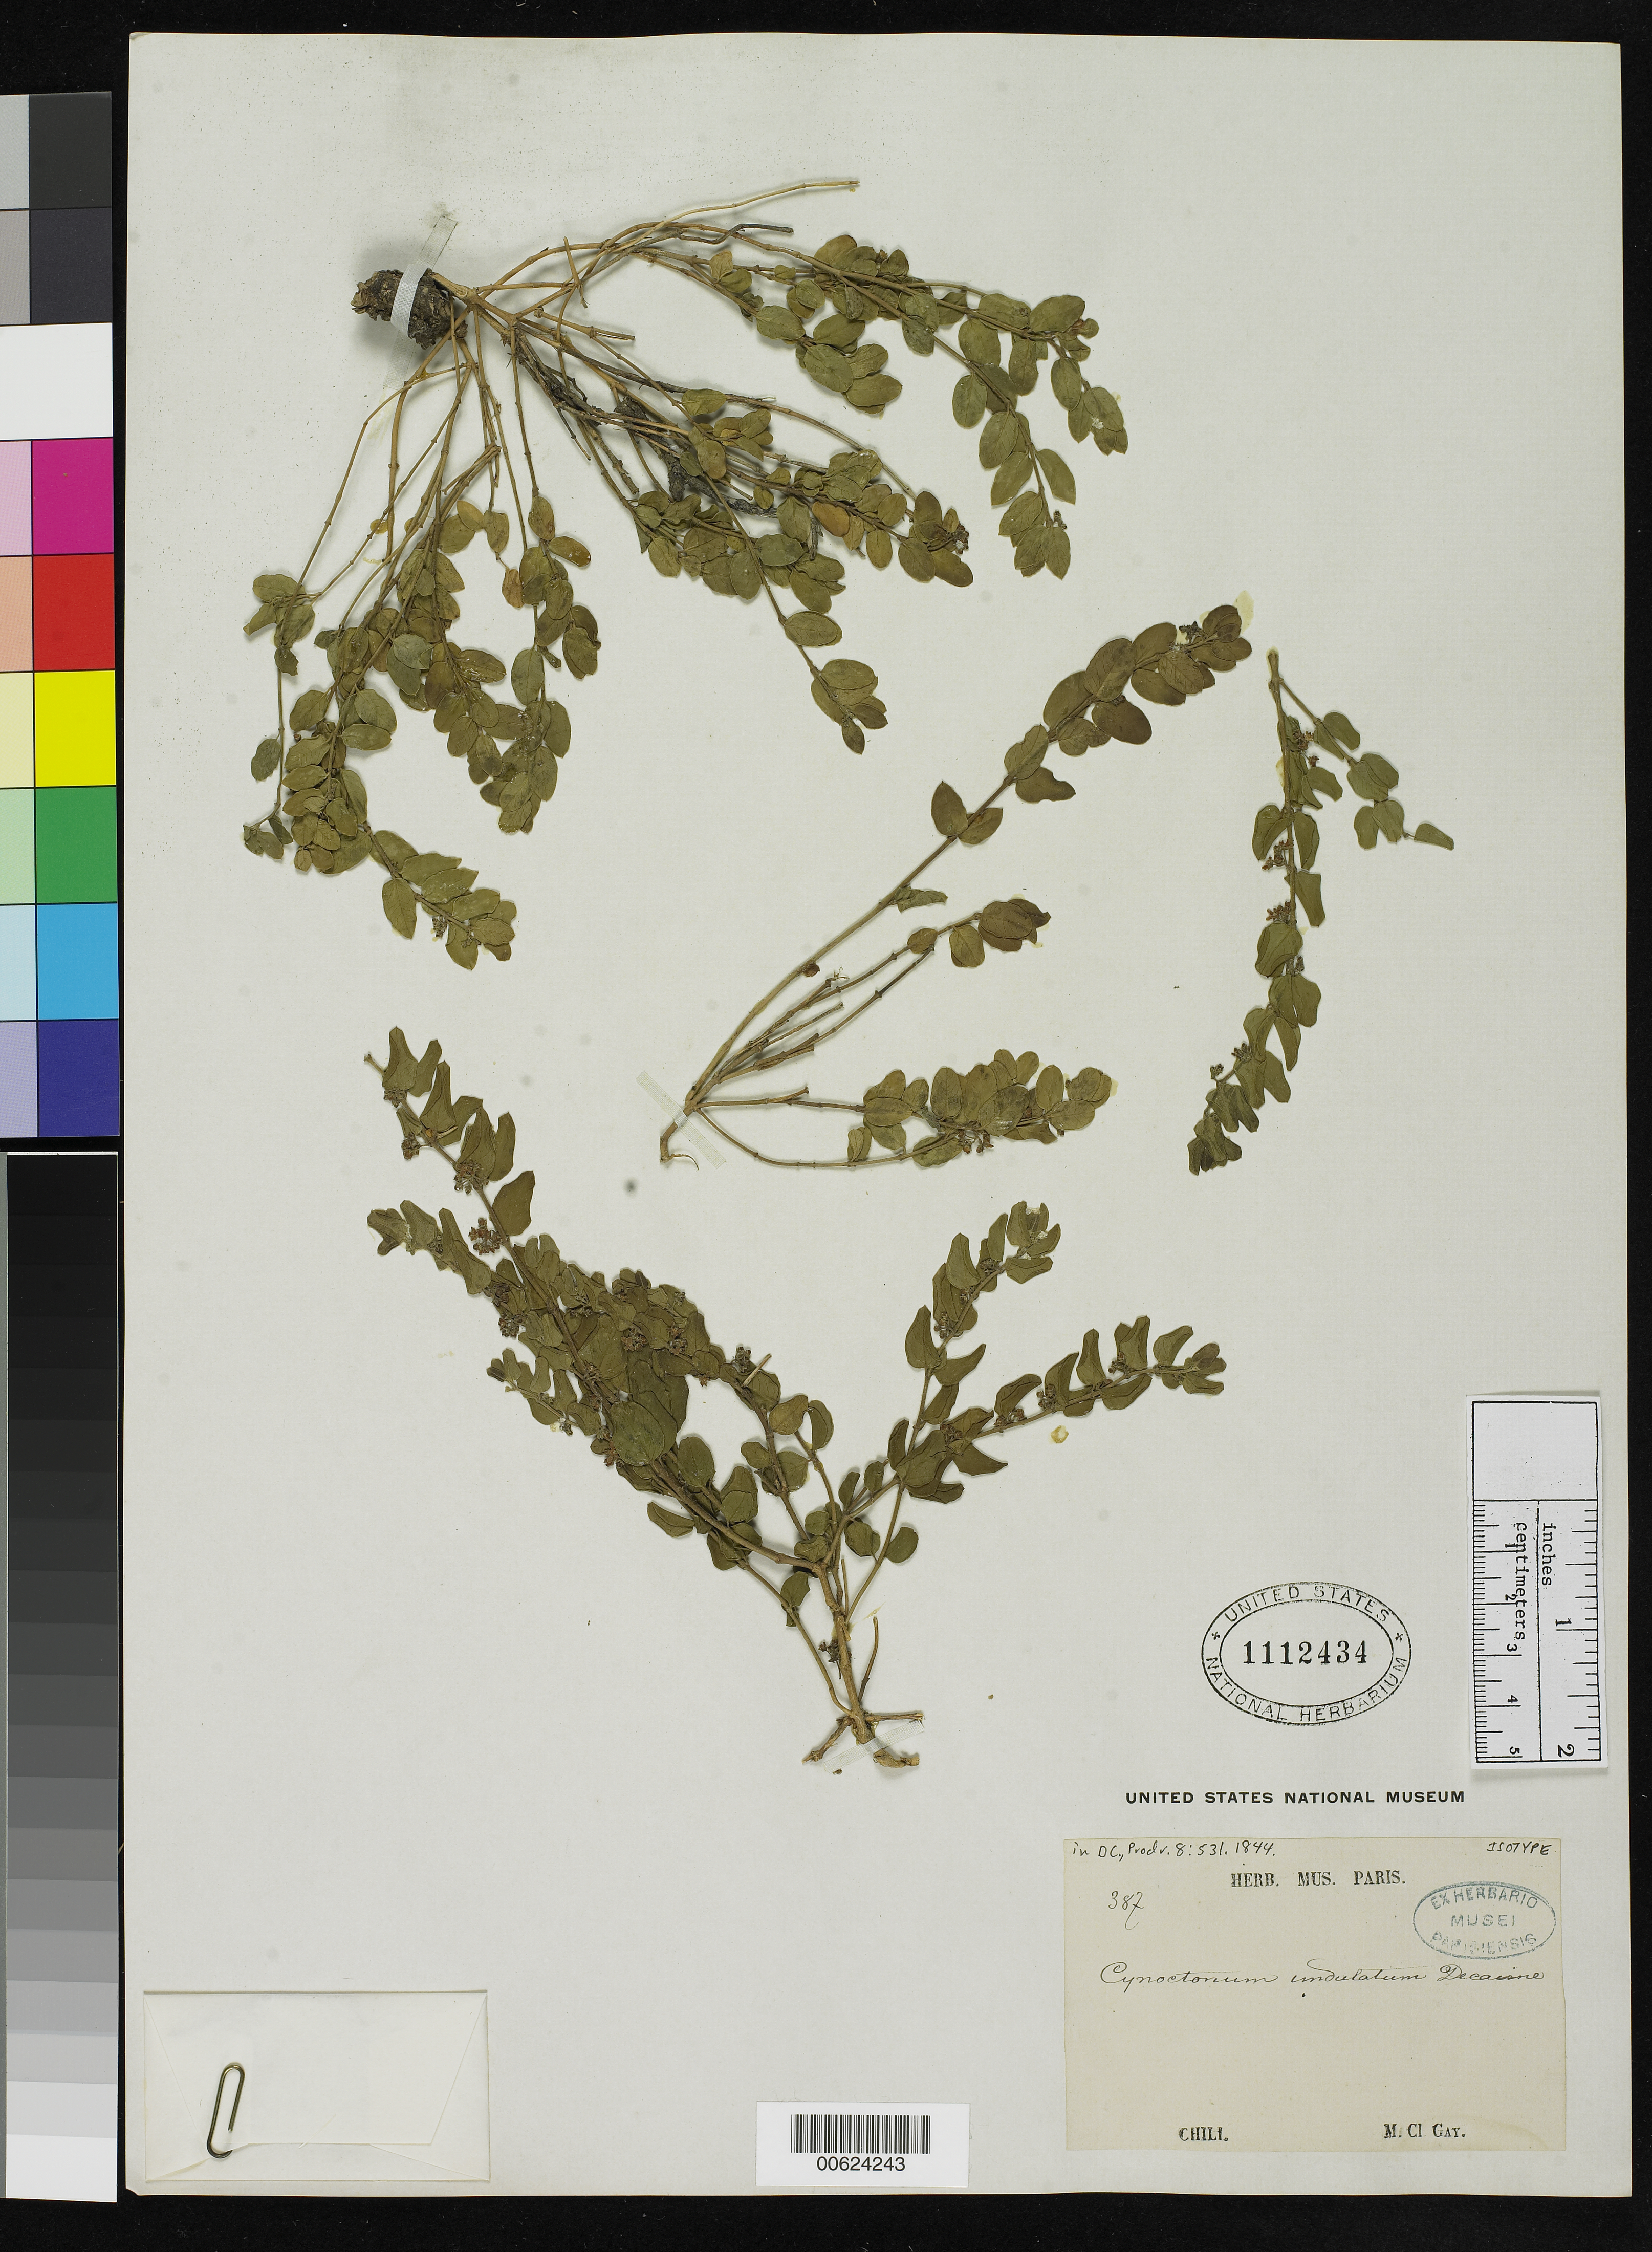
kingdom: Plantae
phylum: Tracheophyta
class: Magnoliopsida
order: Gentianales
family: Apocynaceae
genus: Cynoctonum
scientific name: Cynoctonum undulatum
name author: Decne. in DC.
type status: Isotype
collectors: C. Gay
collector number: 387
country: Chile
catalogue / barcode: US 1112434